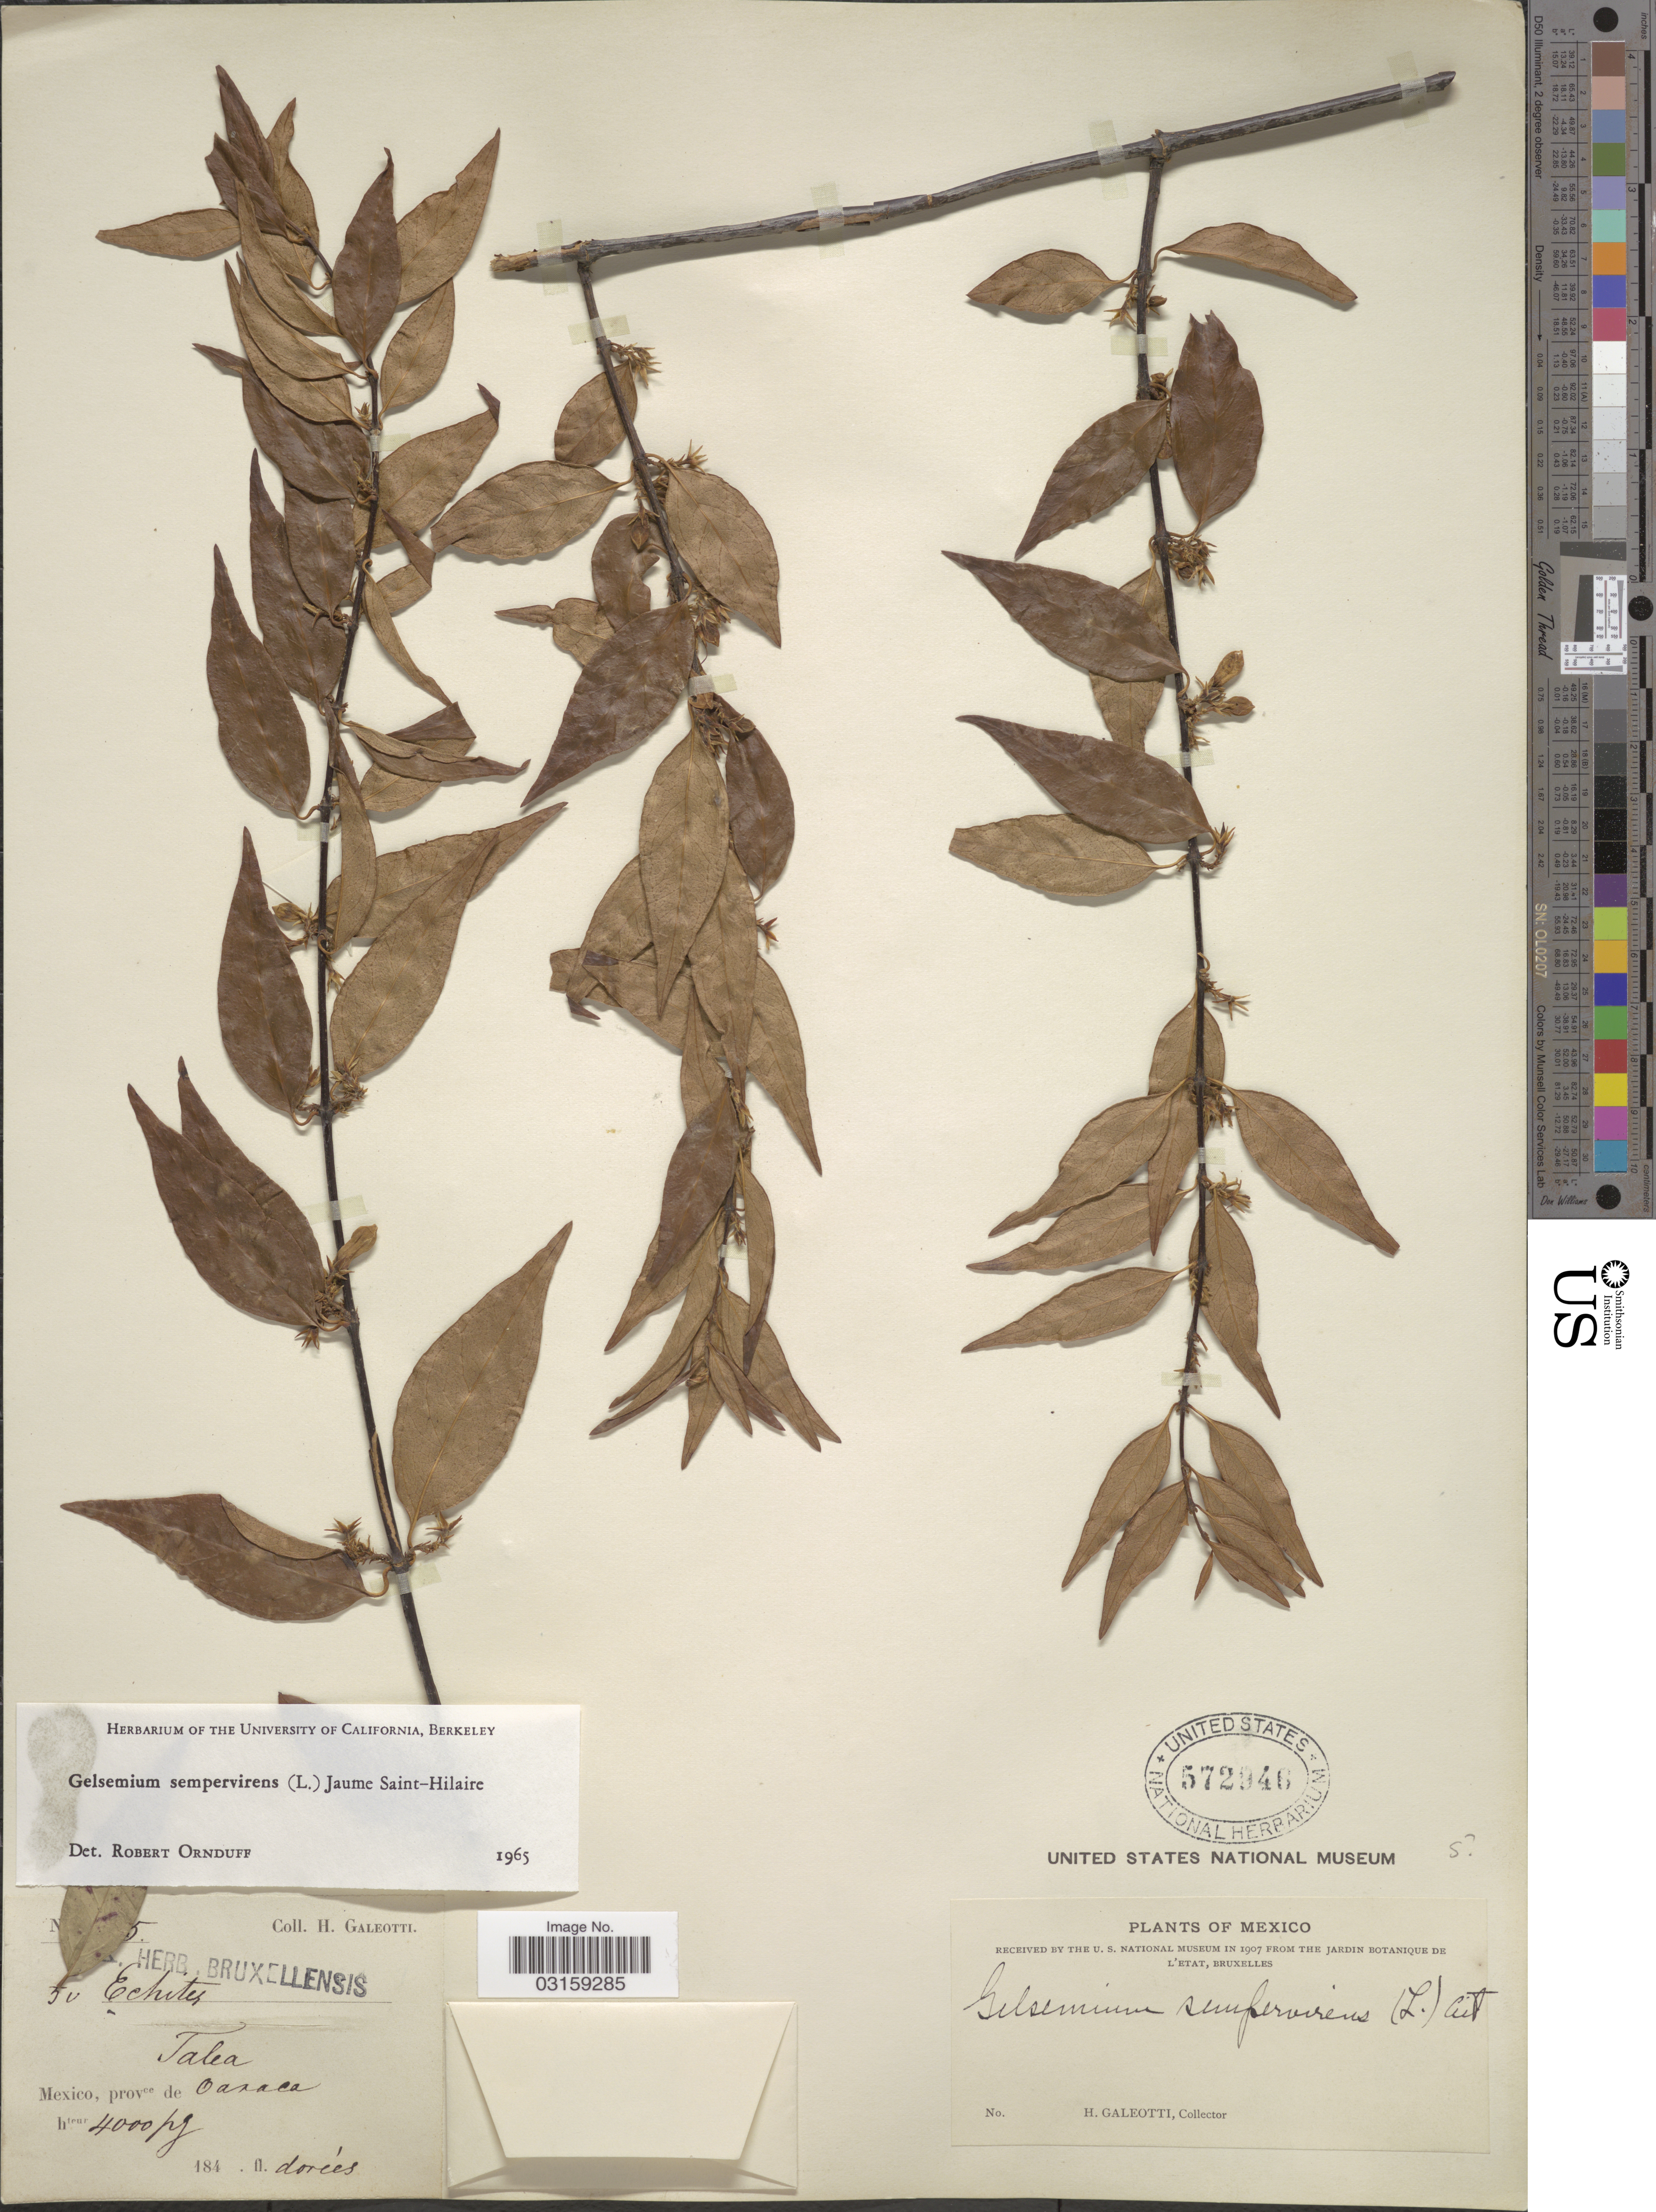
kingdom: Plantae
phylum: Tracheophyta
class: Magnoliopsida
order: Gentianales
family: Gelsemiaceae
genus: Gelsemium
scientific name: Gelsemium sempervirens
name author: (L.) J. St.-Hil.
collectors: H. G. Galeotti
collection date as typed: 184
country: Mexico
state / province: Oaxaca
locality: Talea.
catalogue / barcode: US 572946